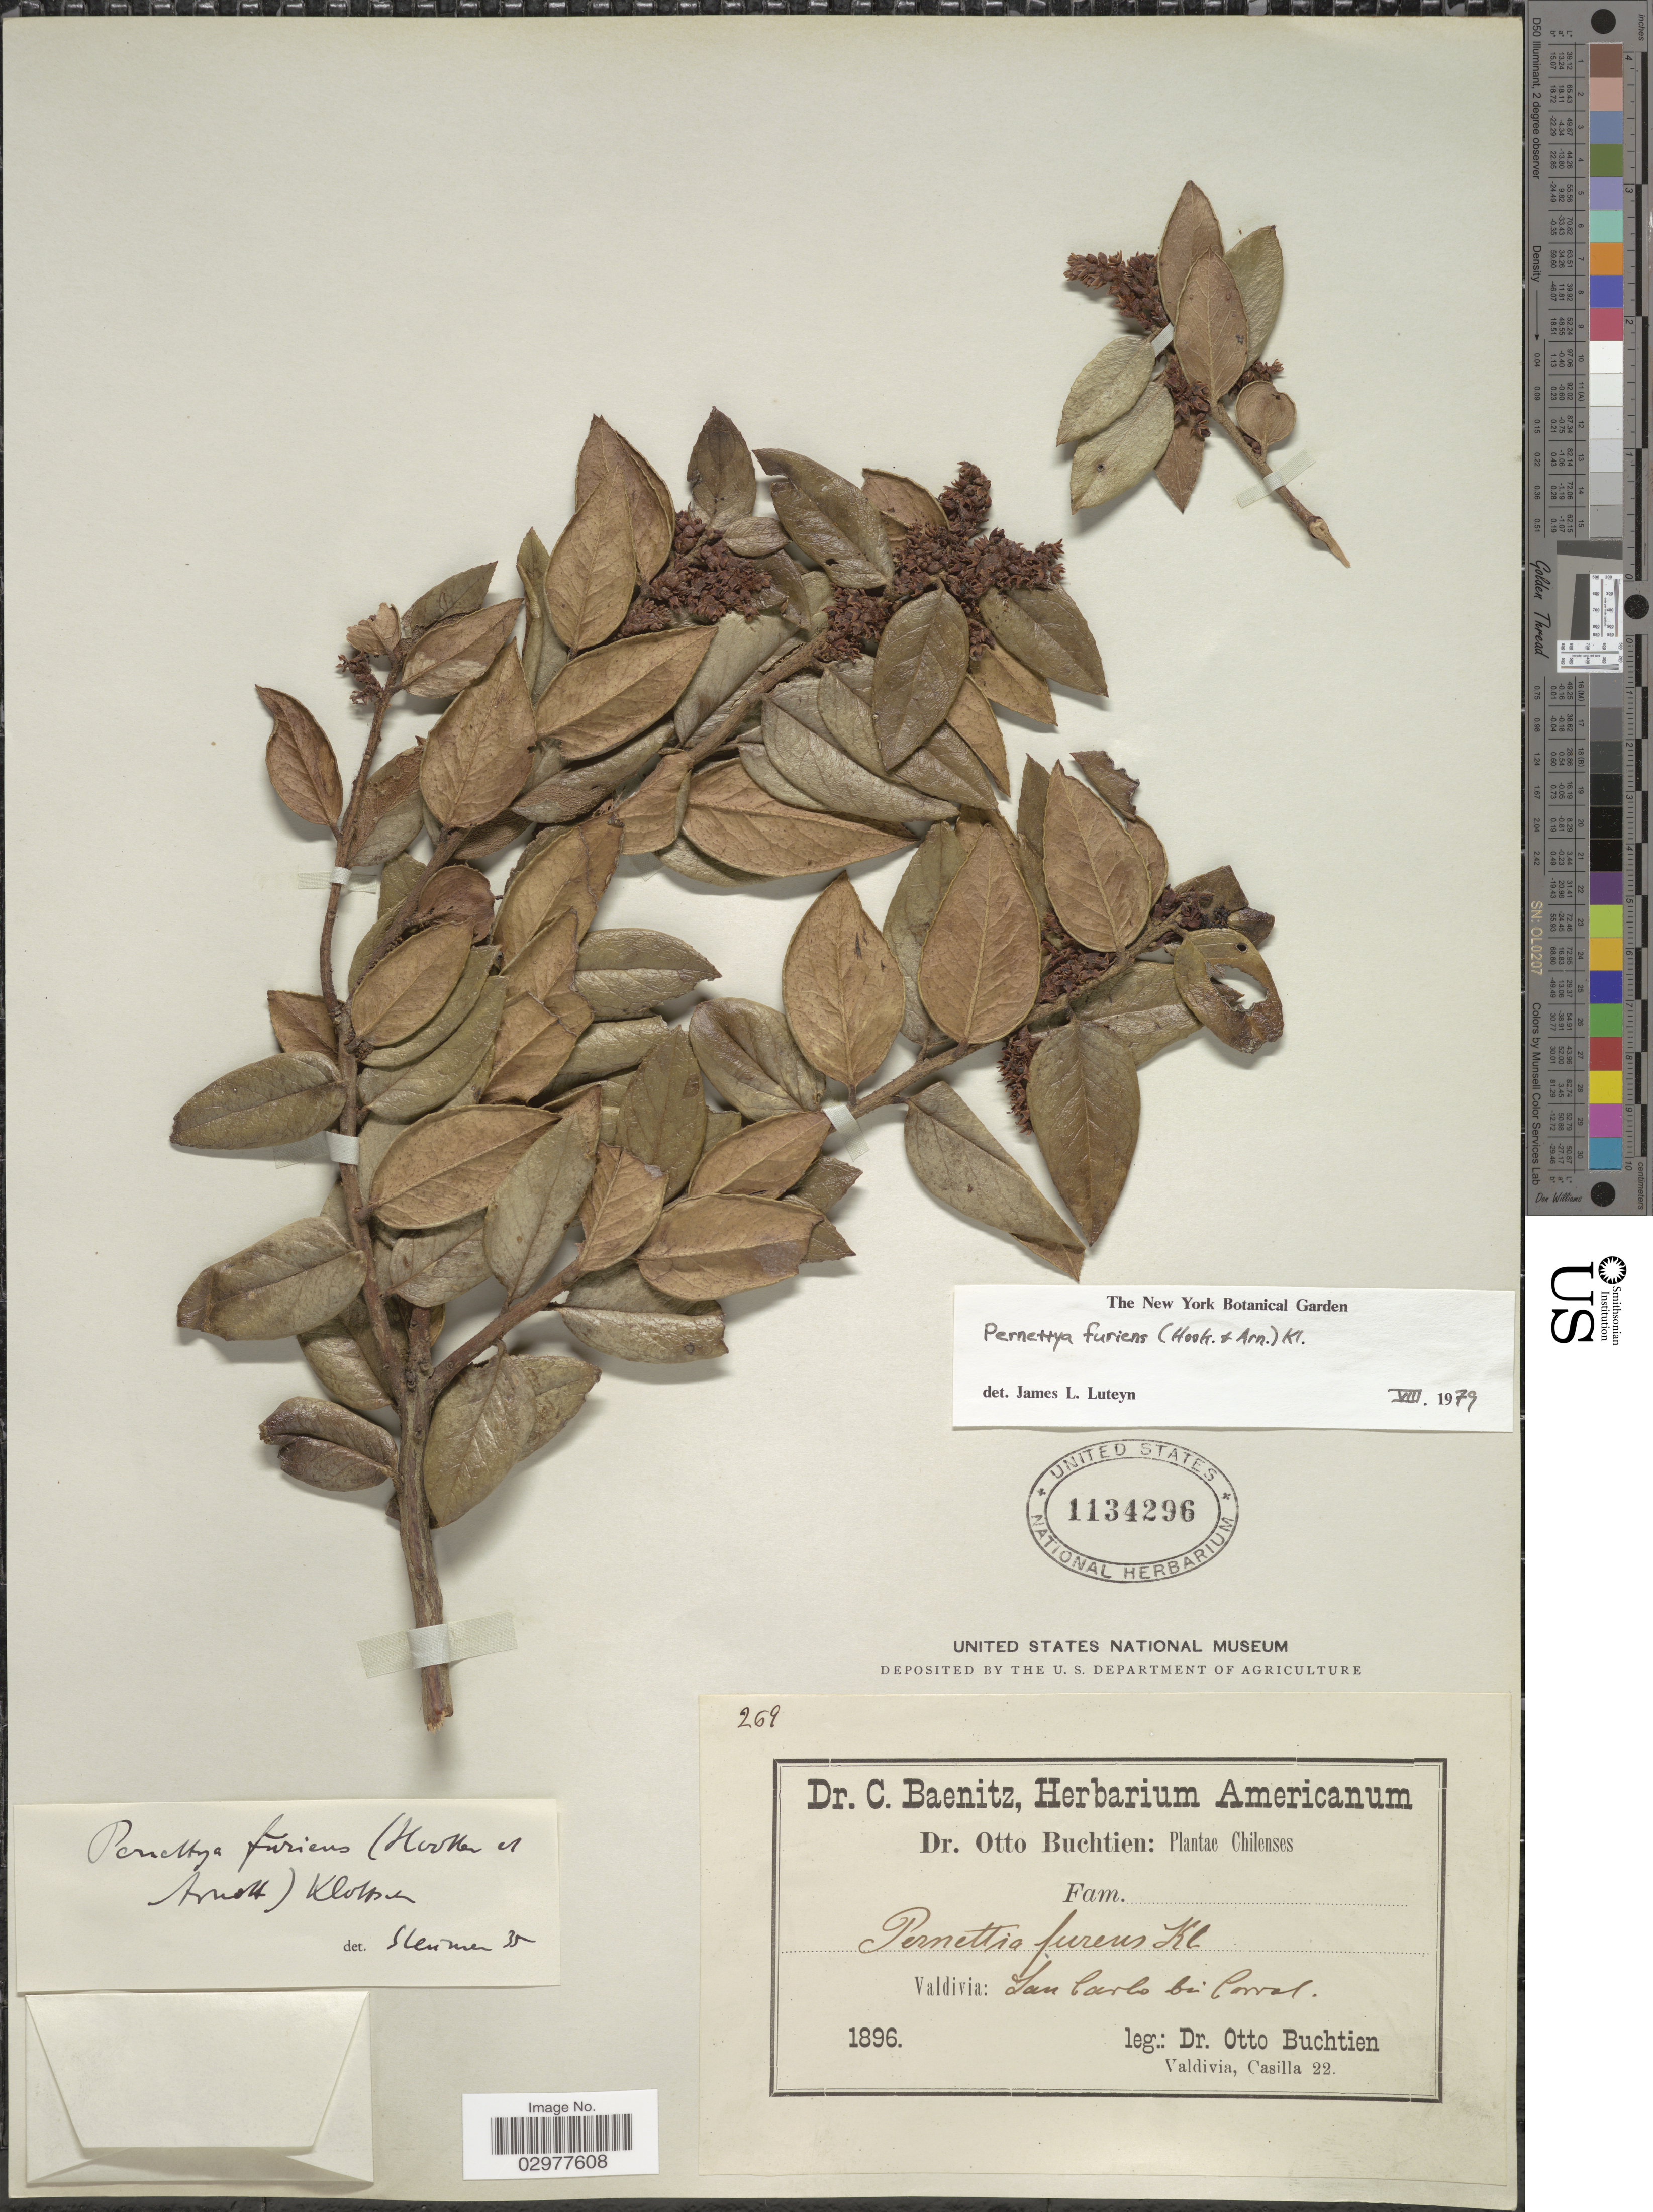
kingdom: Plantae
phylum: Tracheophyta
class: Magnoliopsida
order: Ericales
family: Ericaceae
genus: Pernettya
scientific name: Pernettya furiens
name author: (Hook.) Klotzsch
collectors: O. Buchtien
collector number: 269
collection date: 1896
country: Chile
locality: Valdivia: San Carlos bei Corral.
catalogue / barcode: US 1134296